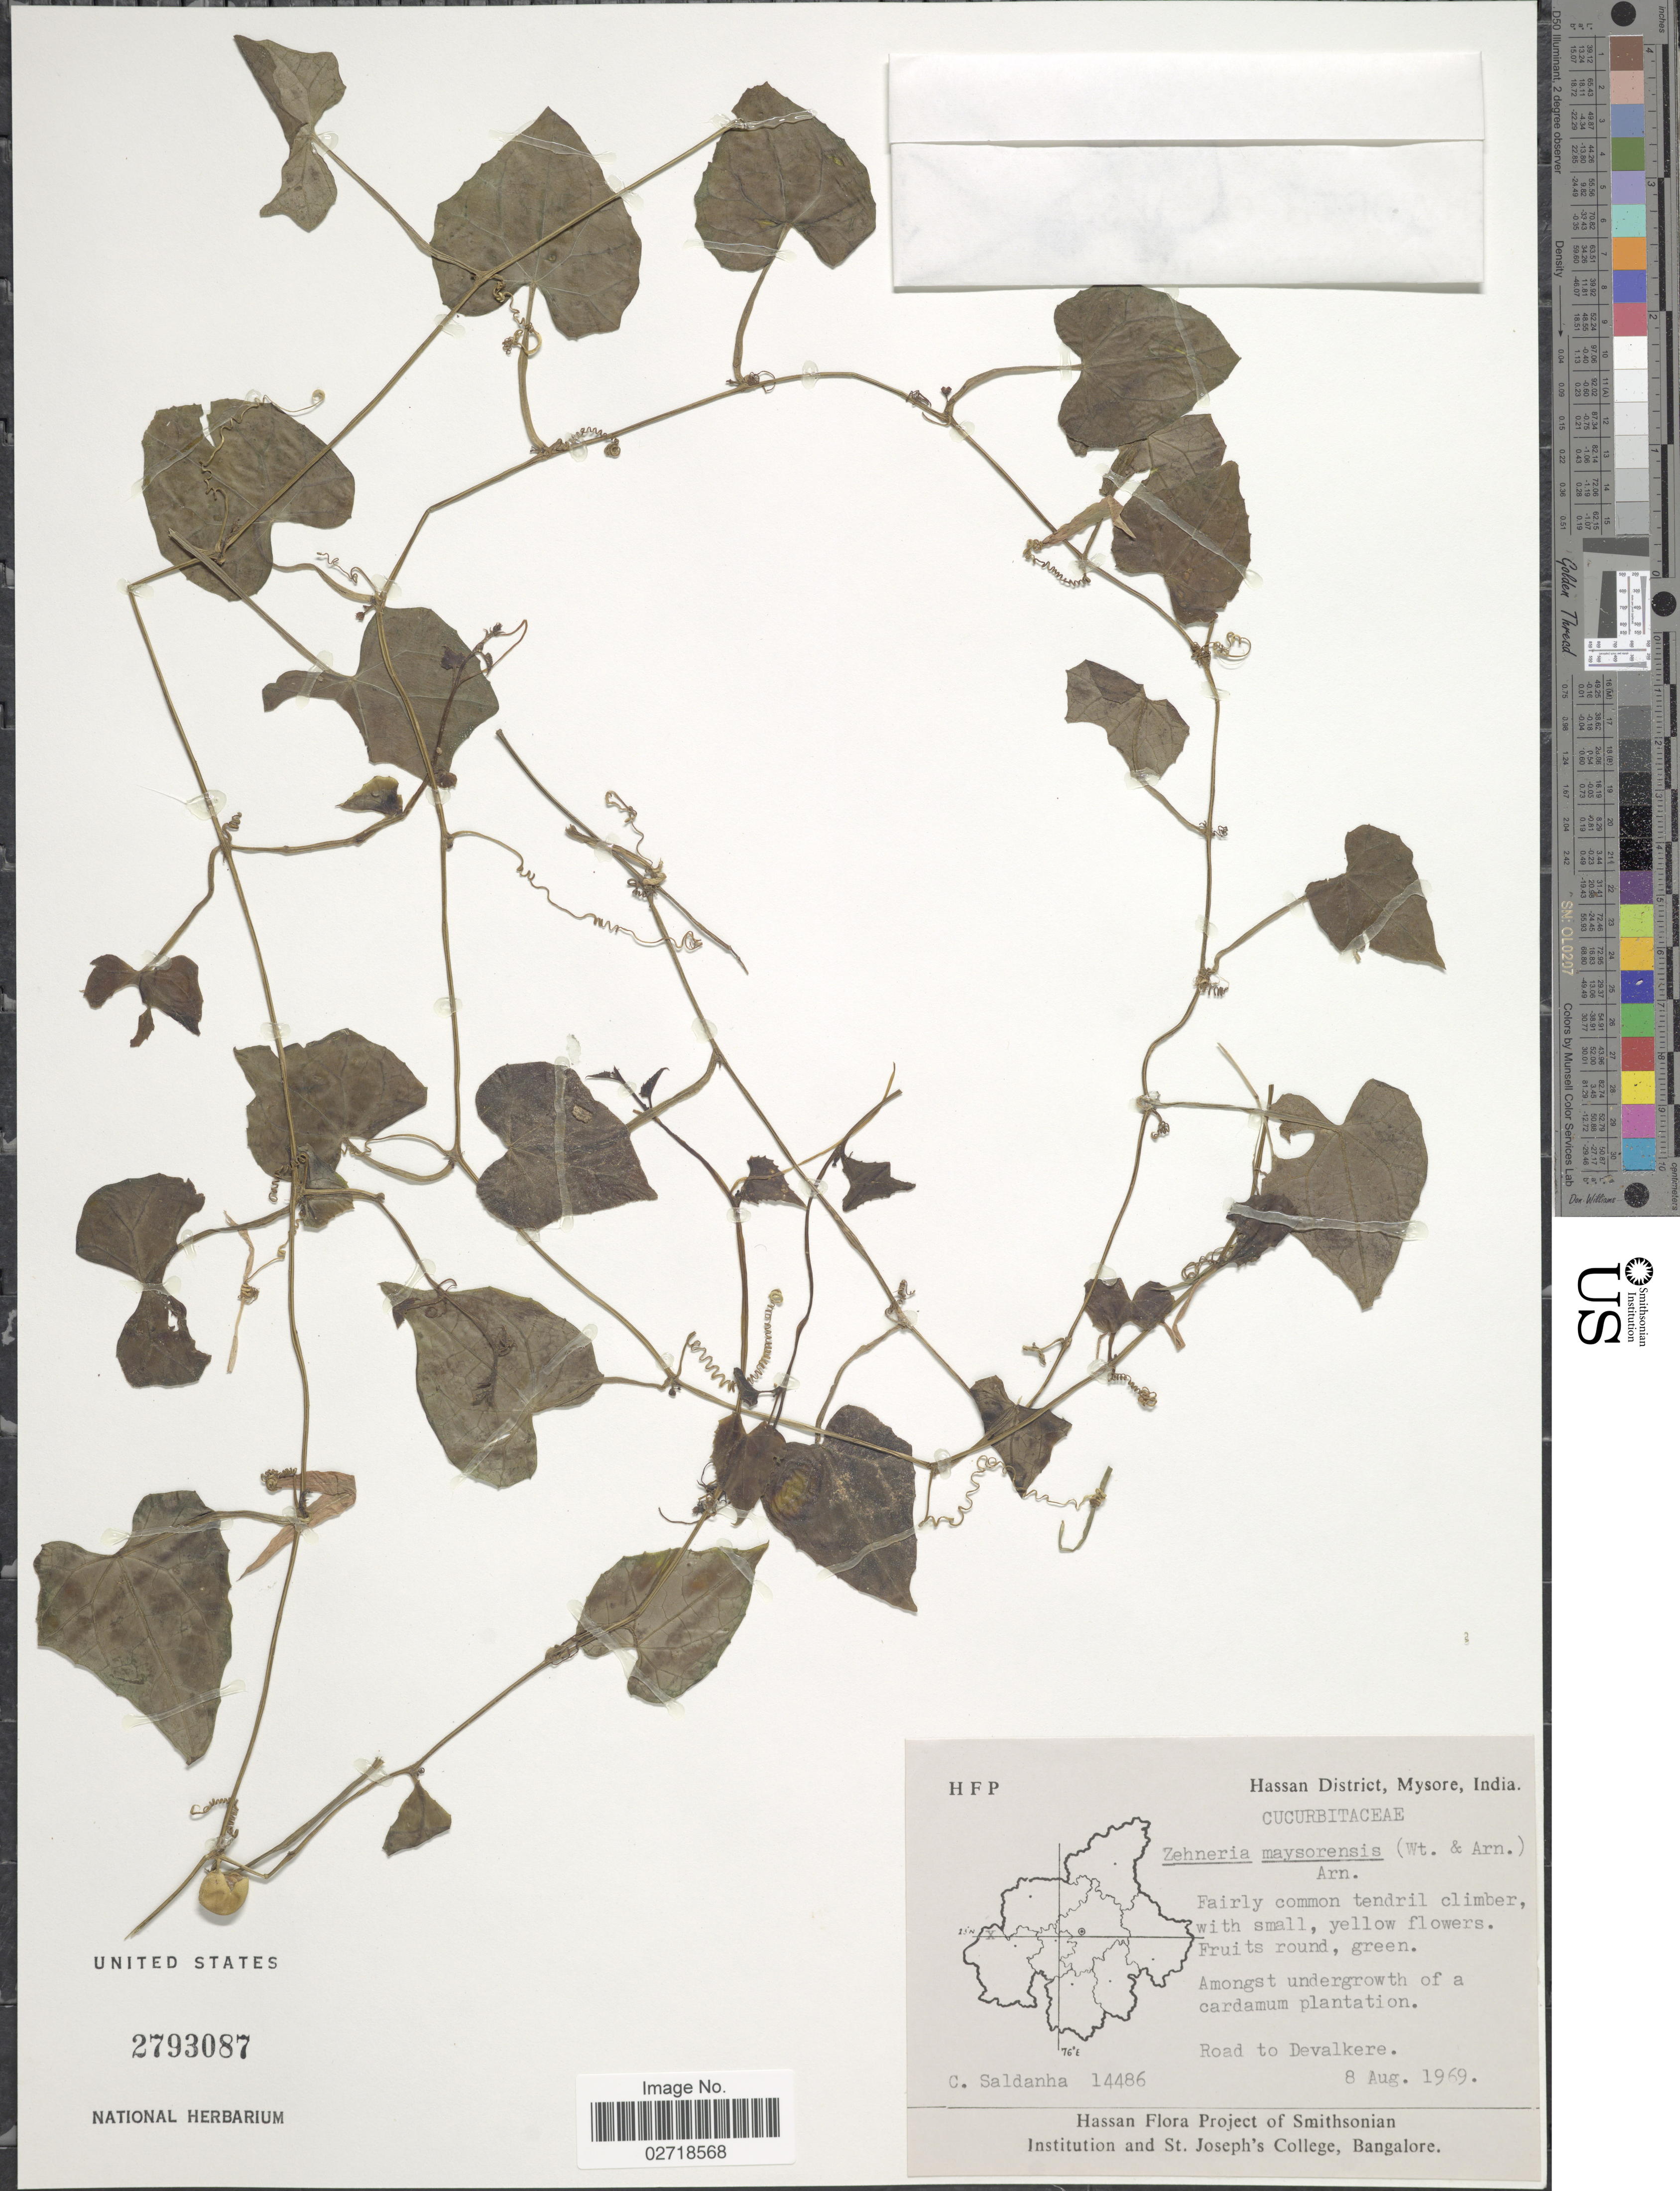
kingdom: Plantae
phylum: Tracheophyta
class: Magnoliopsida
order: Cucurbitales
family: Cucurbitaceae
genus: Zehneria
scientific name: Zehneria maysorensis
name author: (Wight & Arn.) Arn.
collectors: C. Saldanha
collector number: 14486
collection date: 1969-08-08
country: India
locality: Hassan District, Mysore, Road to Devalkere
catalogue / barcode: US 2793087